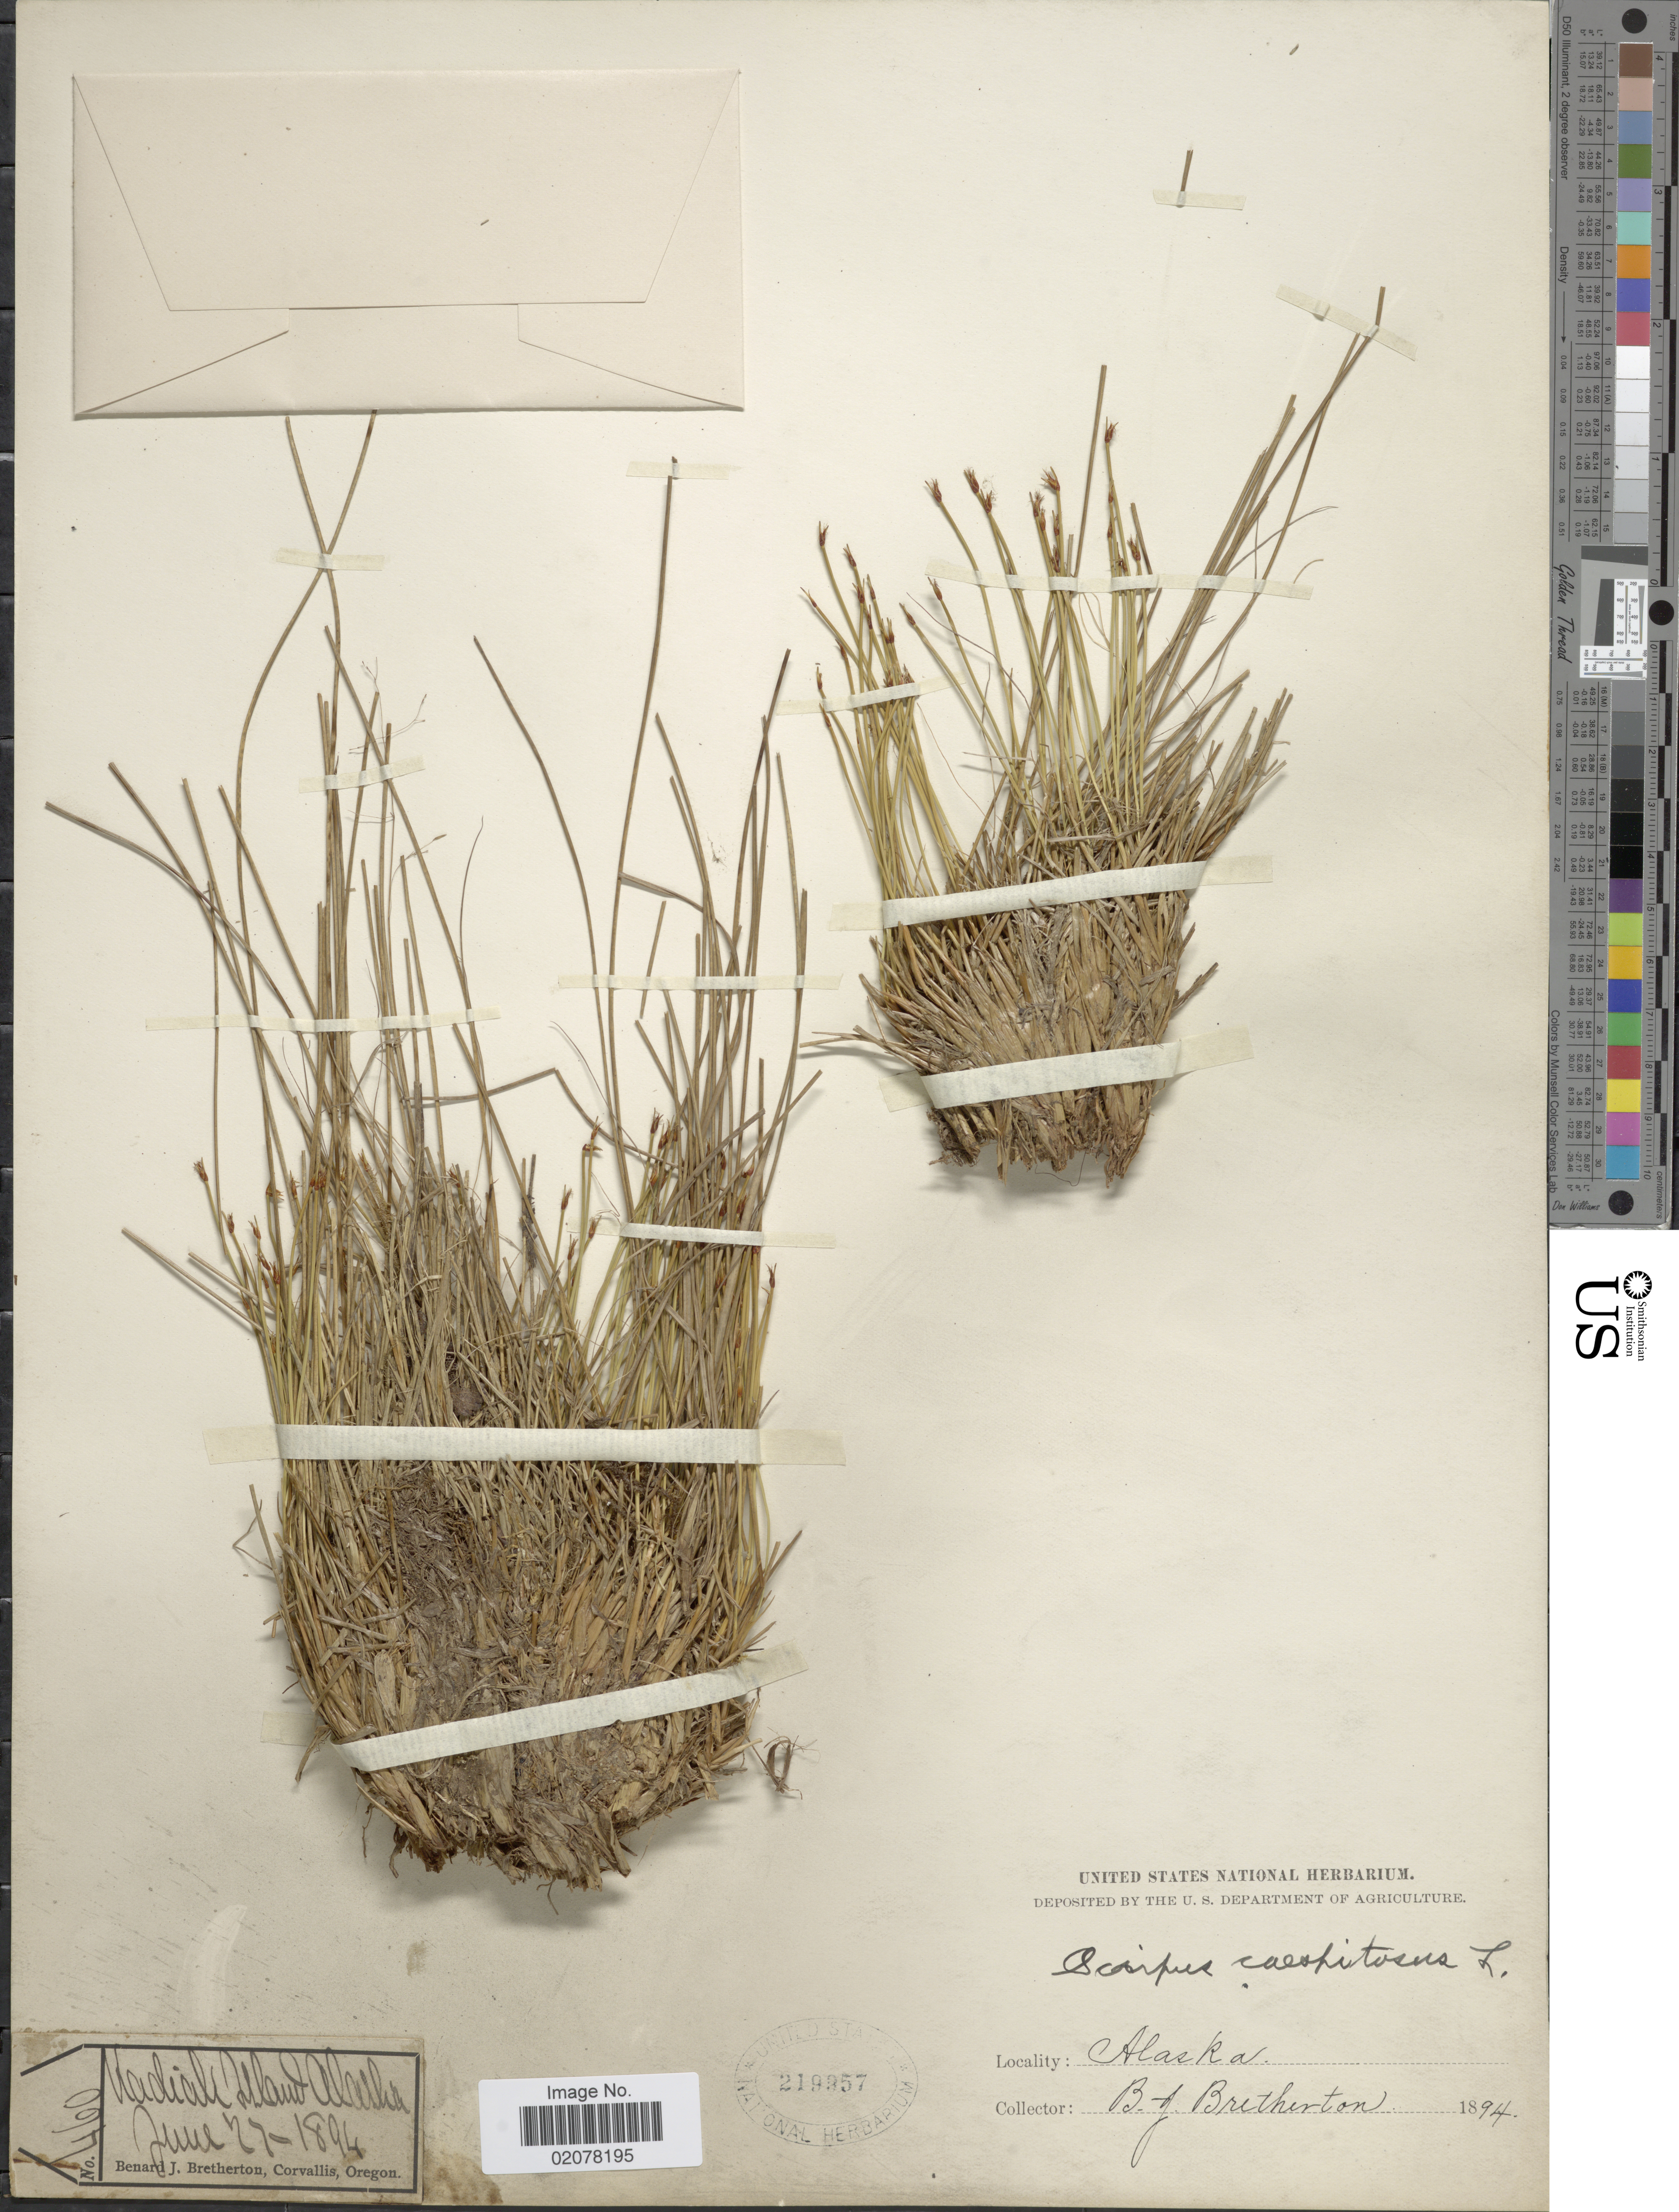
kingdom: Plantae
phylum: Tracheophyta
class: Liliopsida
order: Poales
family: Cyperaceae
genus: Trichophorum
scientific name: Trichophorum cespitosum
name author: (L.) Hartm.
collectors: B. Bretherton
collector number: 460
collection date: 1894-06-27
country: United States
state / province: Alaska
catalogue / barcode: US 219957